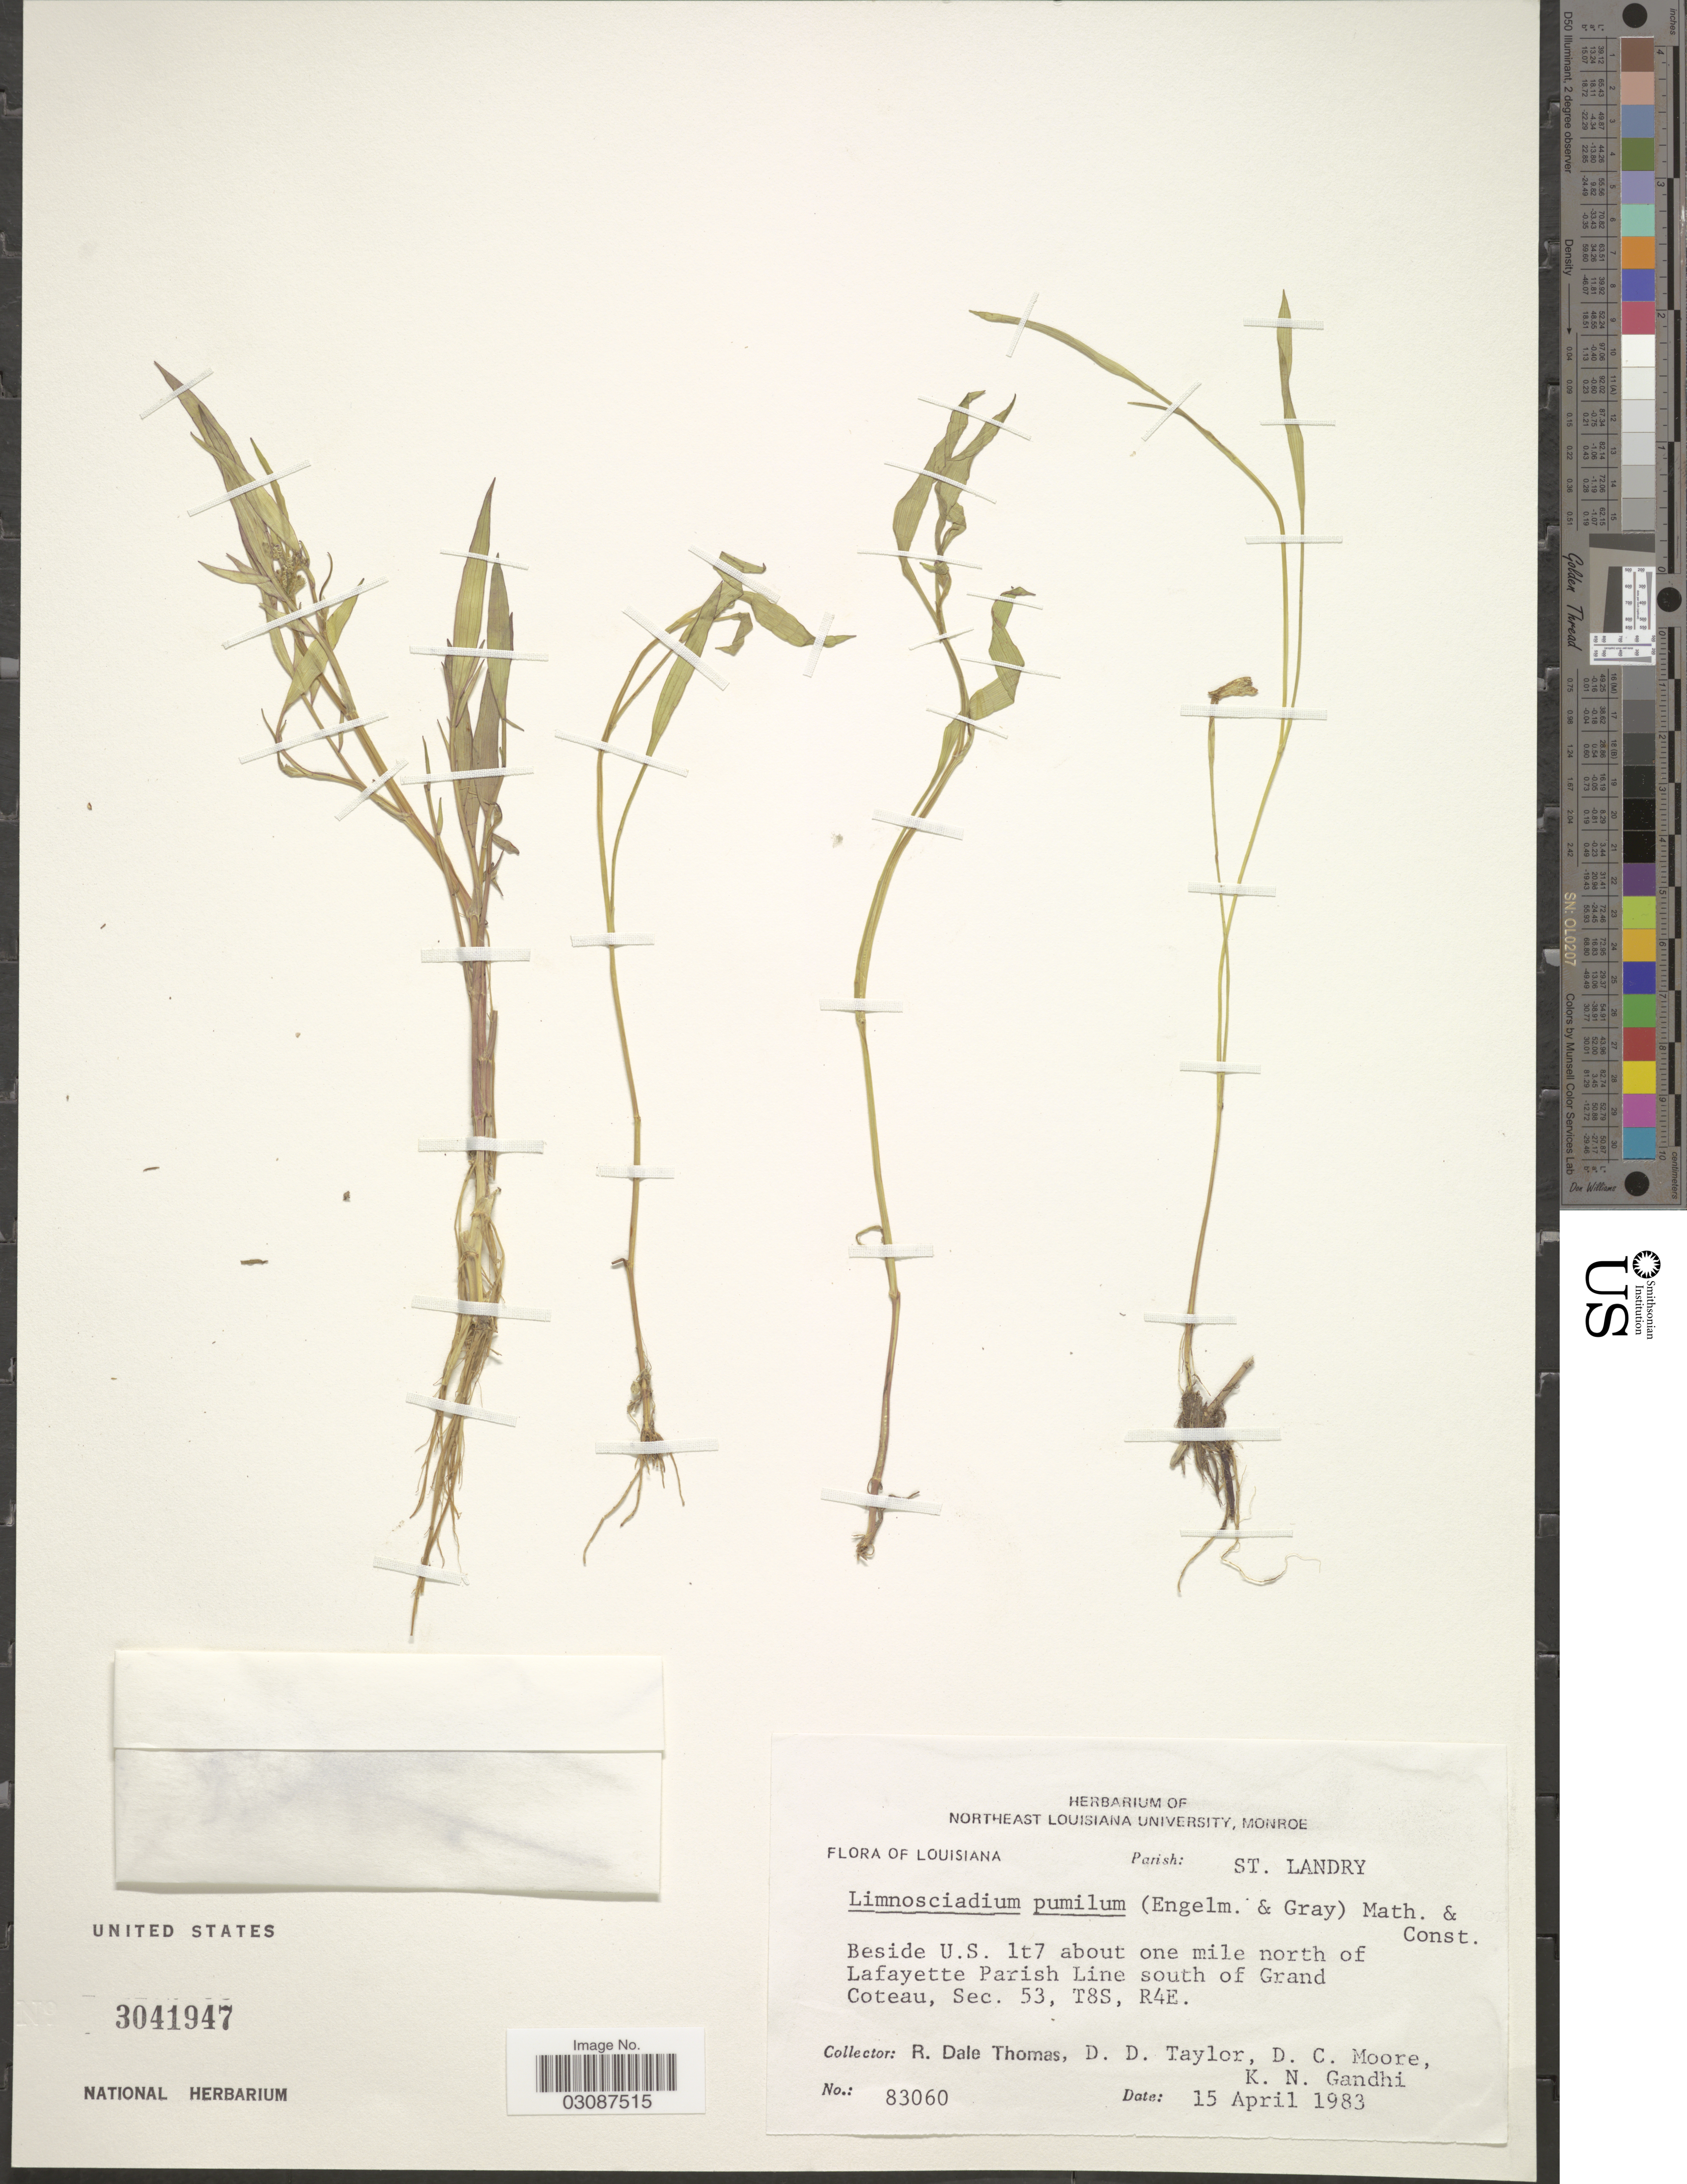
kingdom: Plantae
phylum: Tracheophyta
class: Magnoliopsida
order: Apiales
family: Apiaceae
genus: Limnosciadium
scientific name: Limnosciadium pumilum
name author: (Engelm. & A. Gray) Mathias & Constance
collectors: R. Thomas, D. Taylor, D. Moore & K. N. Gandhi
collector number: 83060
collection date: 1983-04-15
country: United States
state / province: Louisiana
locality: Parish: St. Landry. Beside U.S. lt7 about one mile north of Lafayette Parish Line south of Grand Coteau, Sec. 53, T8S, R4E.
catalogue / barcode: US 3041947